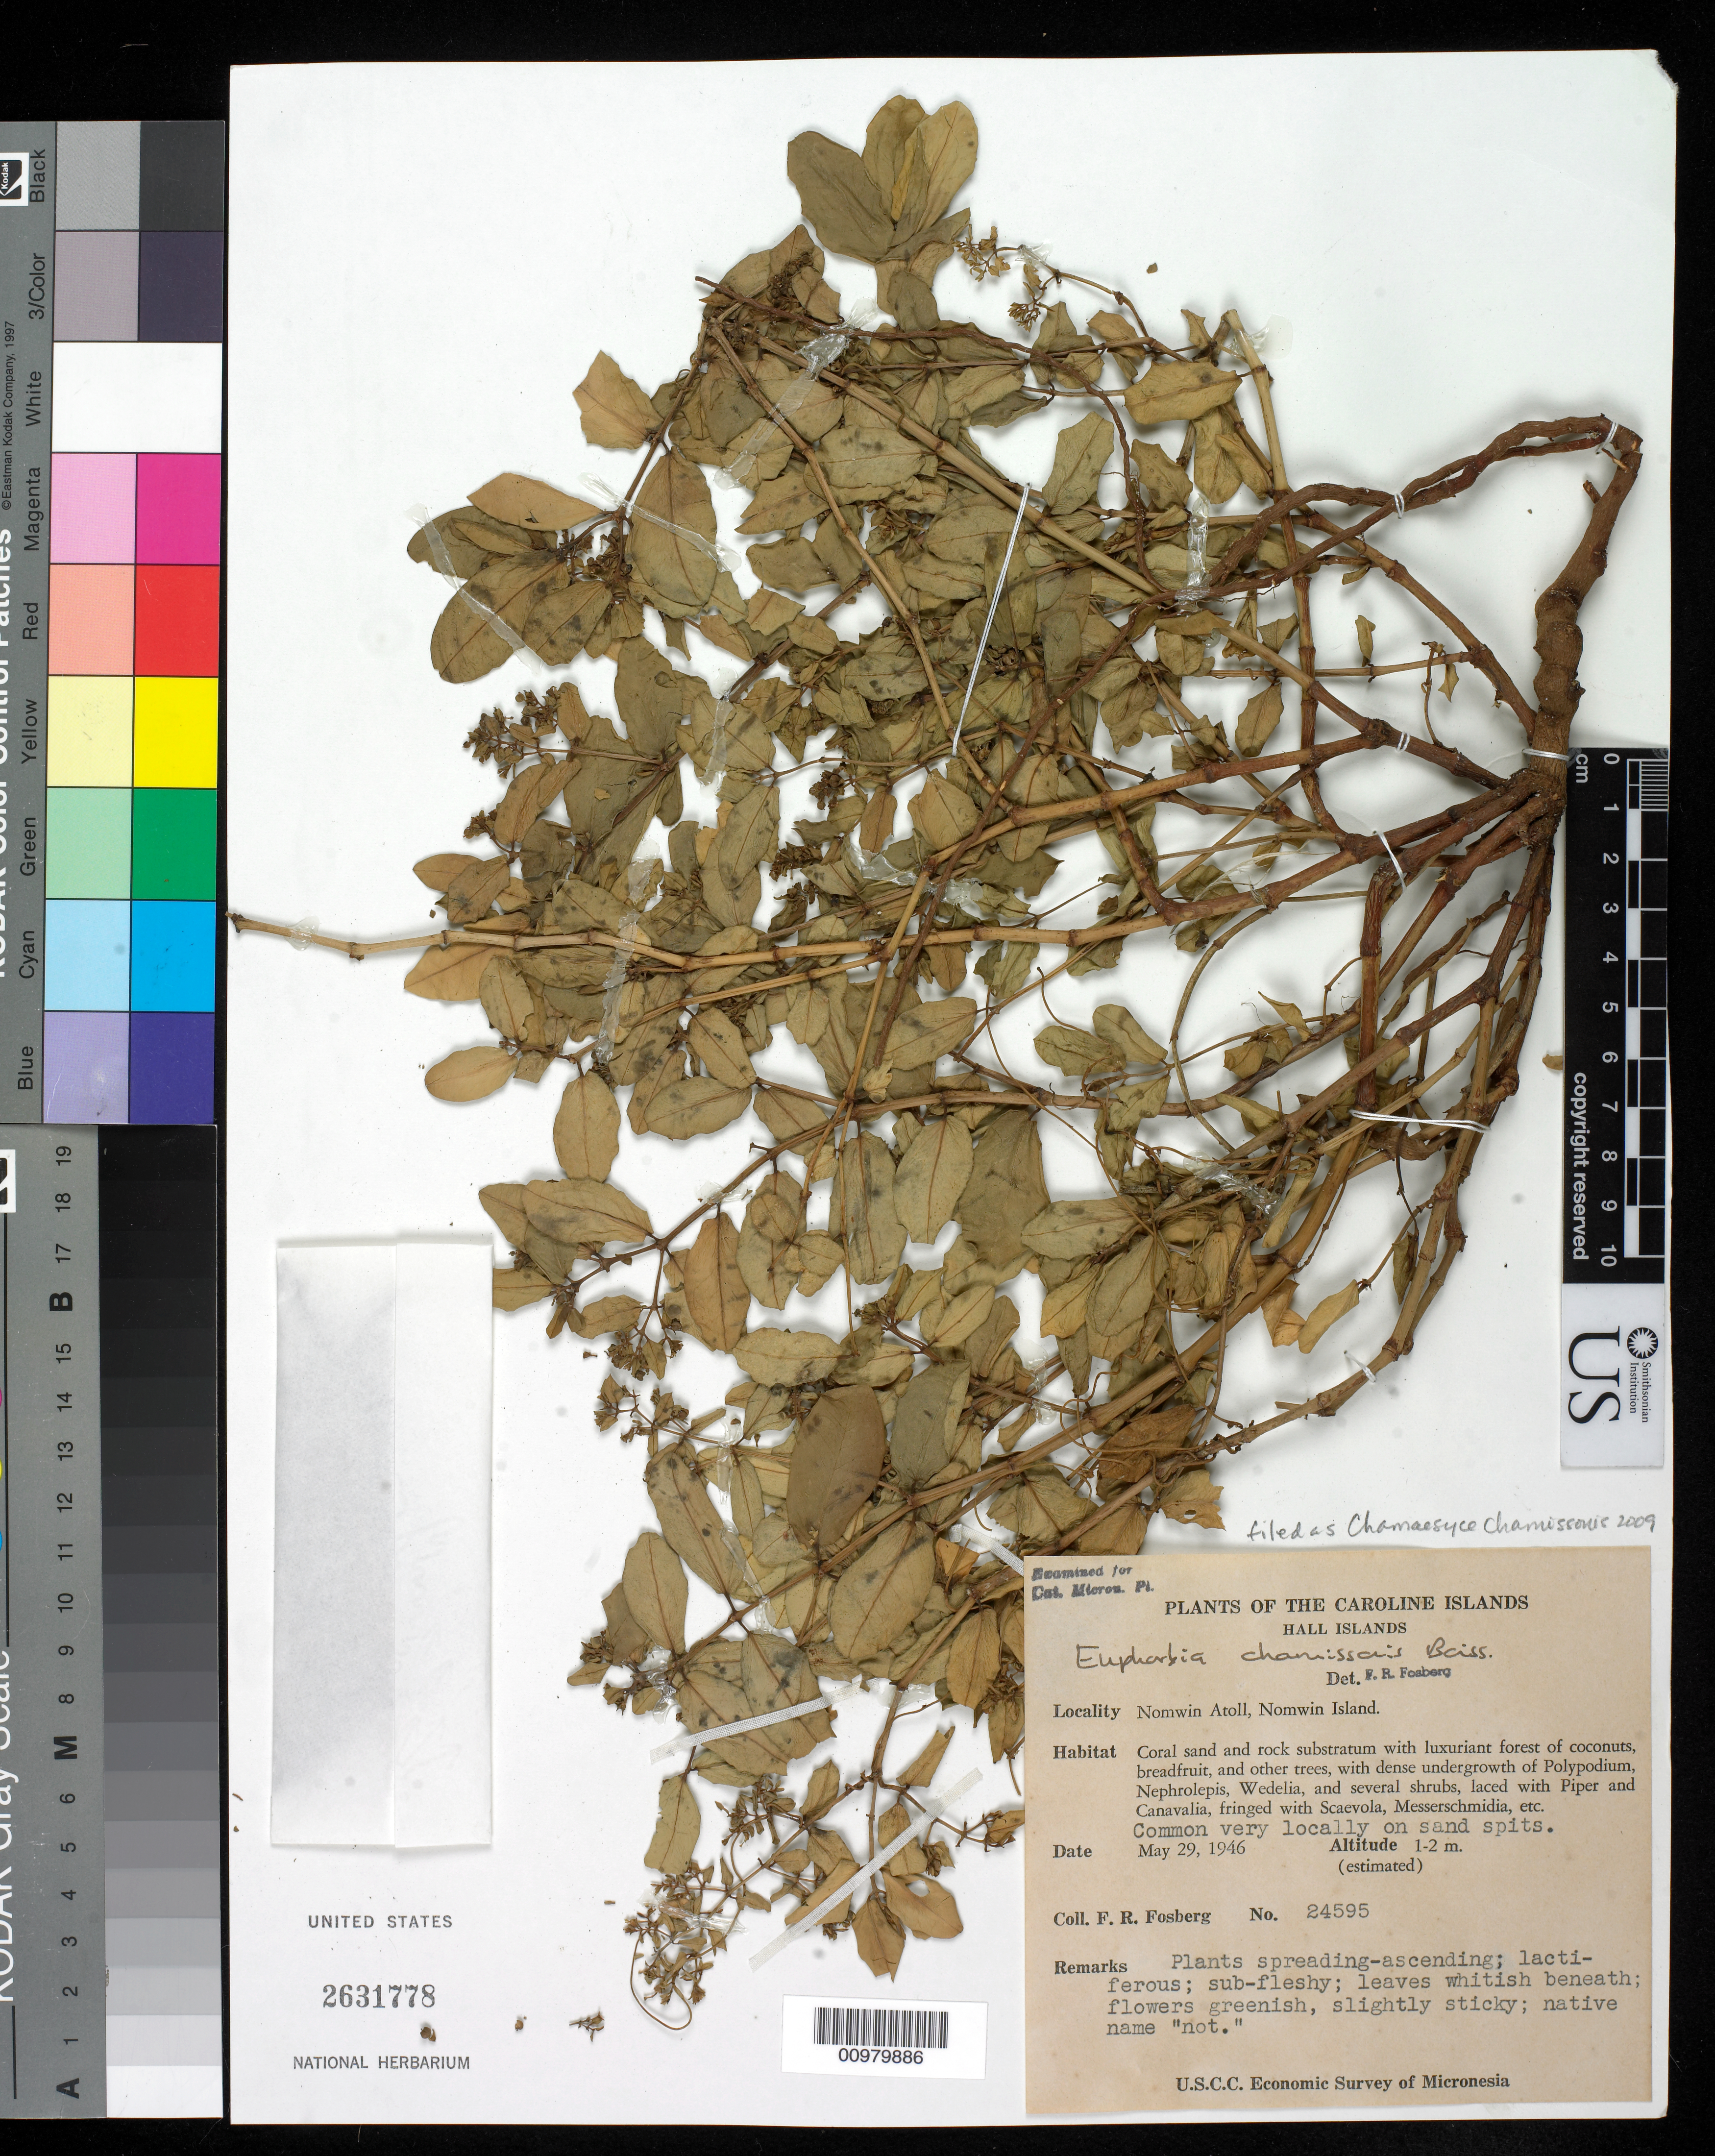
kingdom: Plantae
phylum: Tracheophyta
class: Magnoliopsida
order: Malpighiales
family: Euphorbiaceae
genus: Euphorbia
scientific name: Euphorbia chamissonis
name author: (Klotzsch ex Klotzsch & Garcke) Boiss.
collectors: F. R. Fosberg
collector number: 24595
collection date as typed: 29 May 1946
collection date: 1946-05-29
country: Micronesia, Federated States of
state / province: Truk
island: Nomwin Atoll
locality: The Caroline Is., Hall Islands, Nomwin Is., Nomwin Atoll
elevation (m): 1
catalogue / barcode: US 2631778